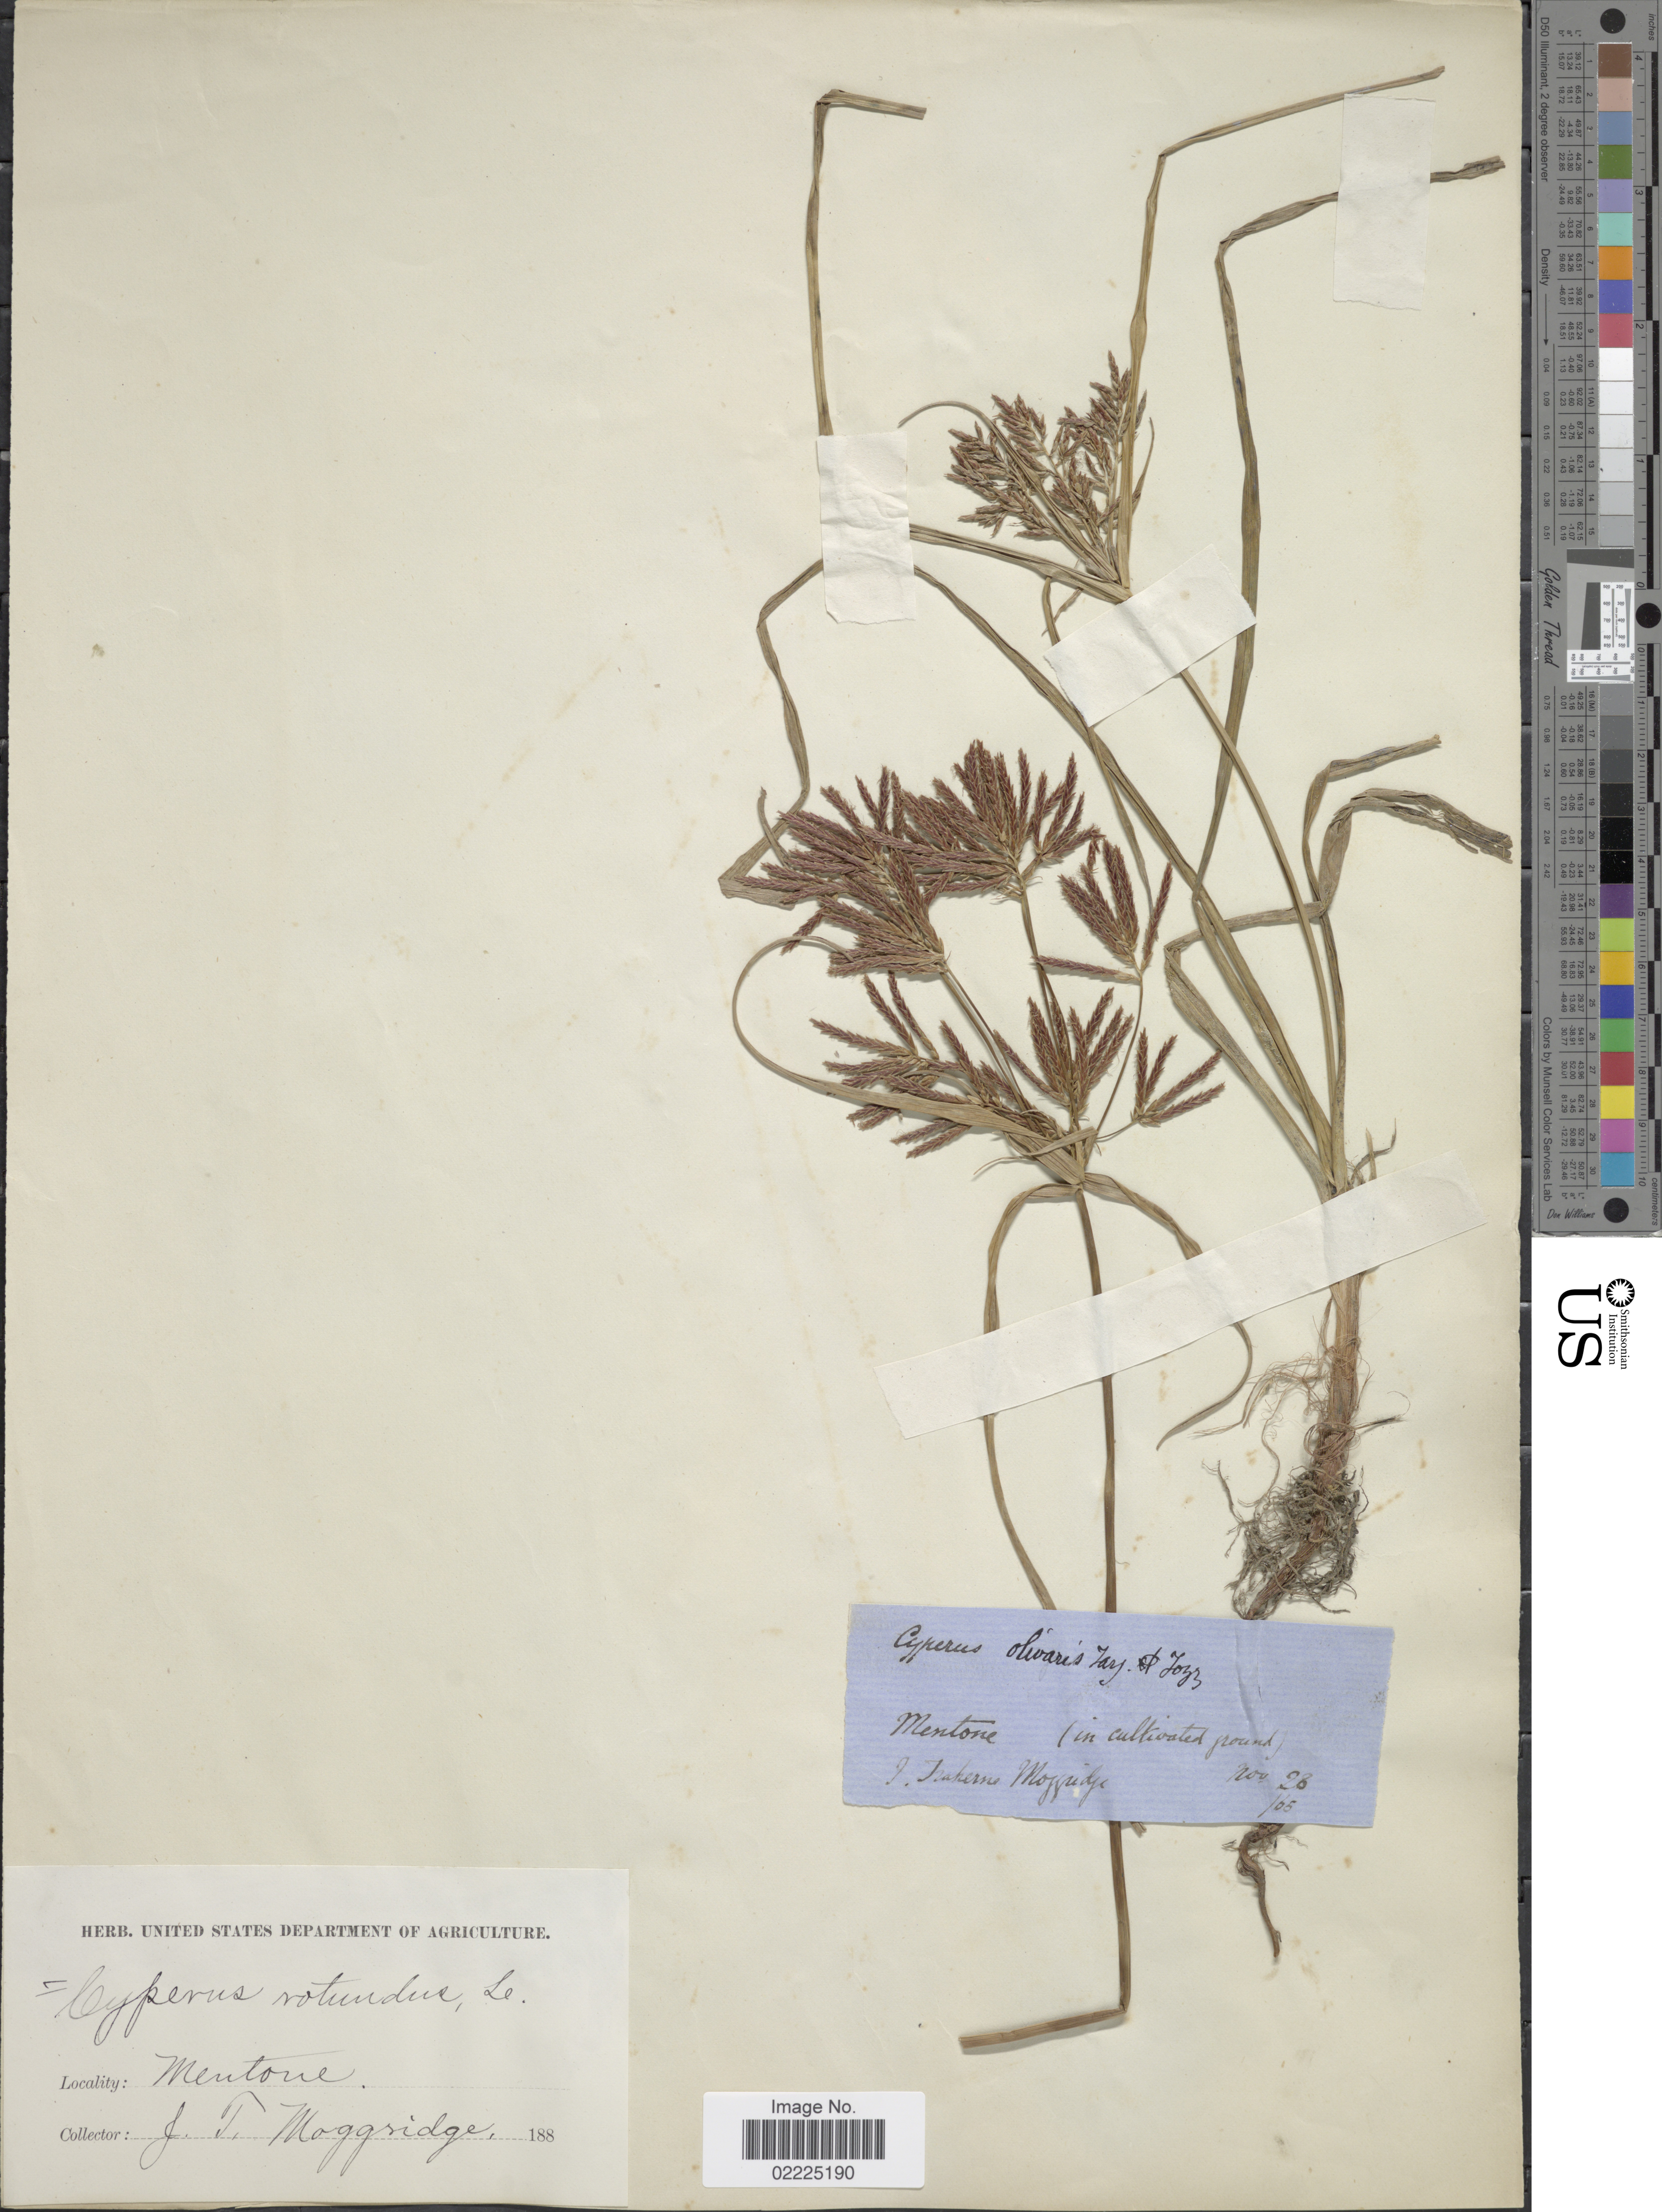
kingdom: Plantae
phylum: Tracheophyta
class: Liliopsida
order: Poales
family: Cyperaceae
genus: Cyperus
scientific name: Cyperus rotundus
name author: L.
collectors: J. T. Moggridge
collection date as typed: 188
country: France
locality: Mentone